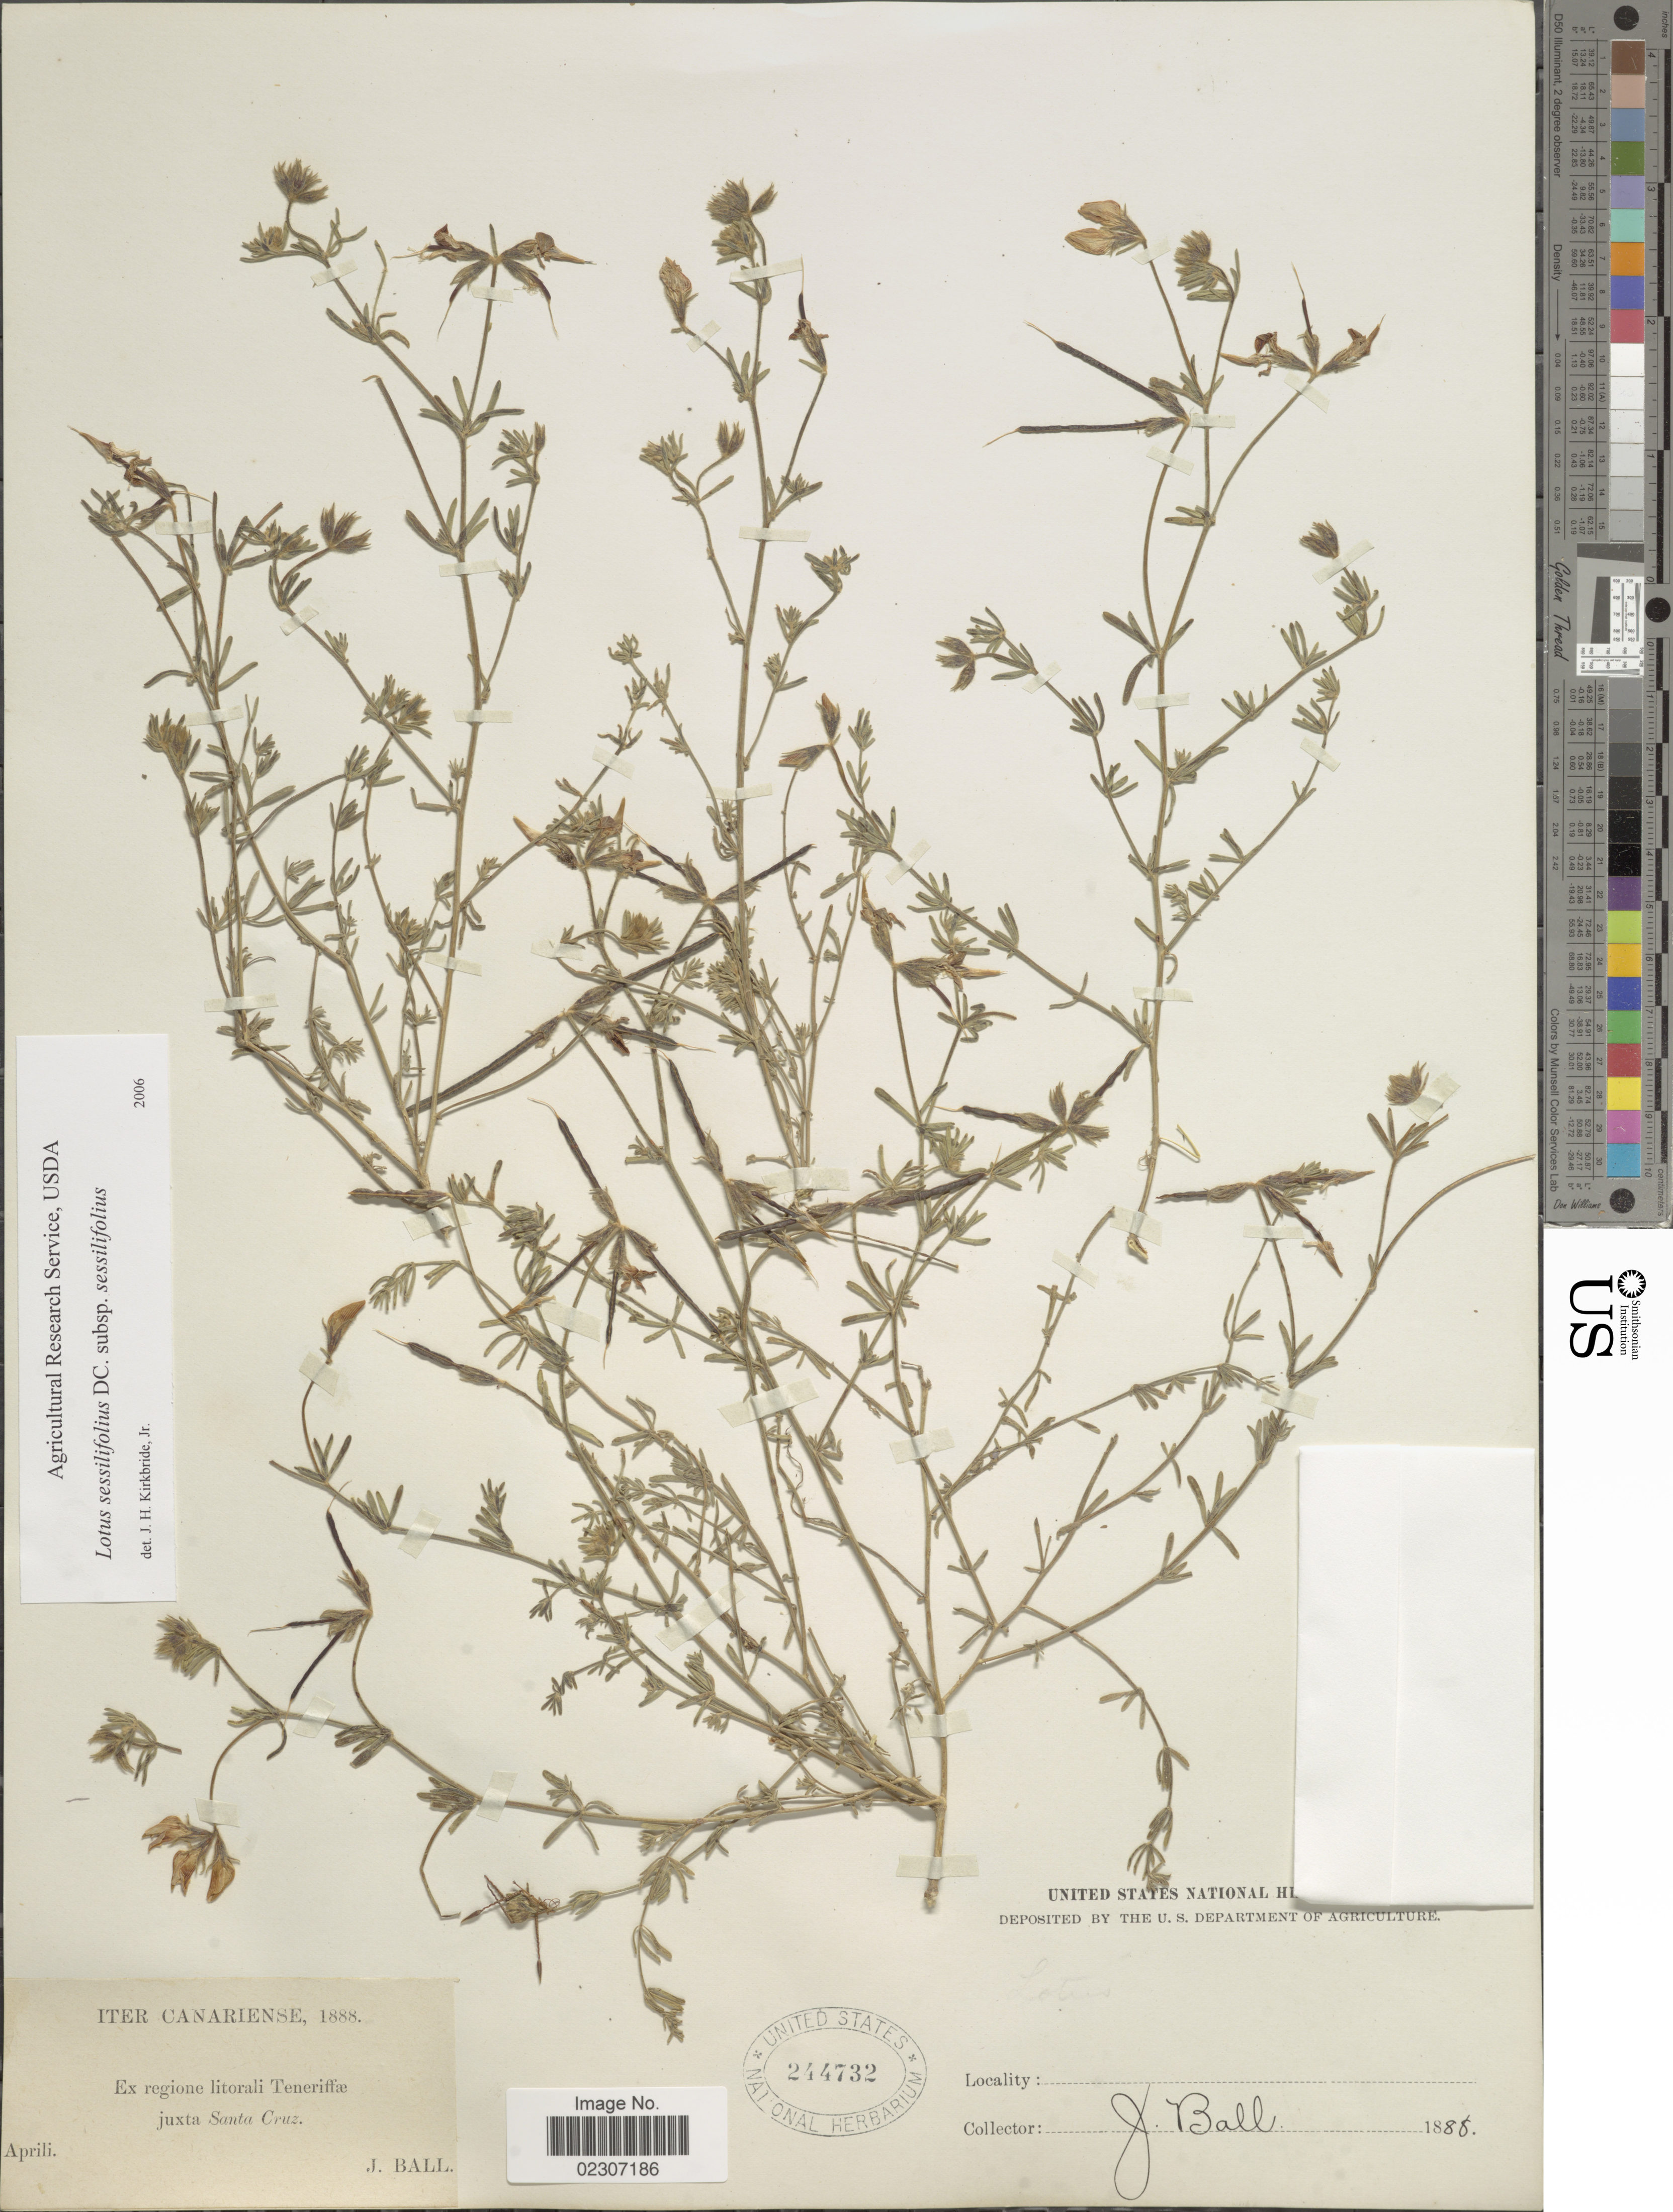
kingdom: Plantae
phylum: Tracheophyta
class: Magnoliopsida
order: Fabales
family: Fabaceae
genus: Lotus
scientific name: Lotus sessilifolius subsp. sessilifolius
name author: DC.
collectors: J. Ball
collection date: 1888-04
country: Spain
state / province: Canarias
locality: Iter Canariense, regione litorali Tenriffae juxta Santa Cruz.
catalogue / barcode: US 244732